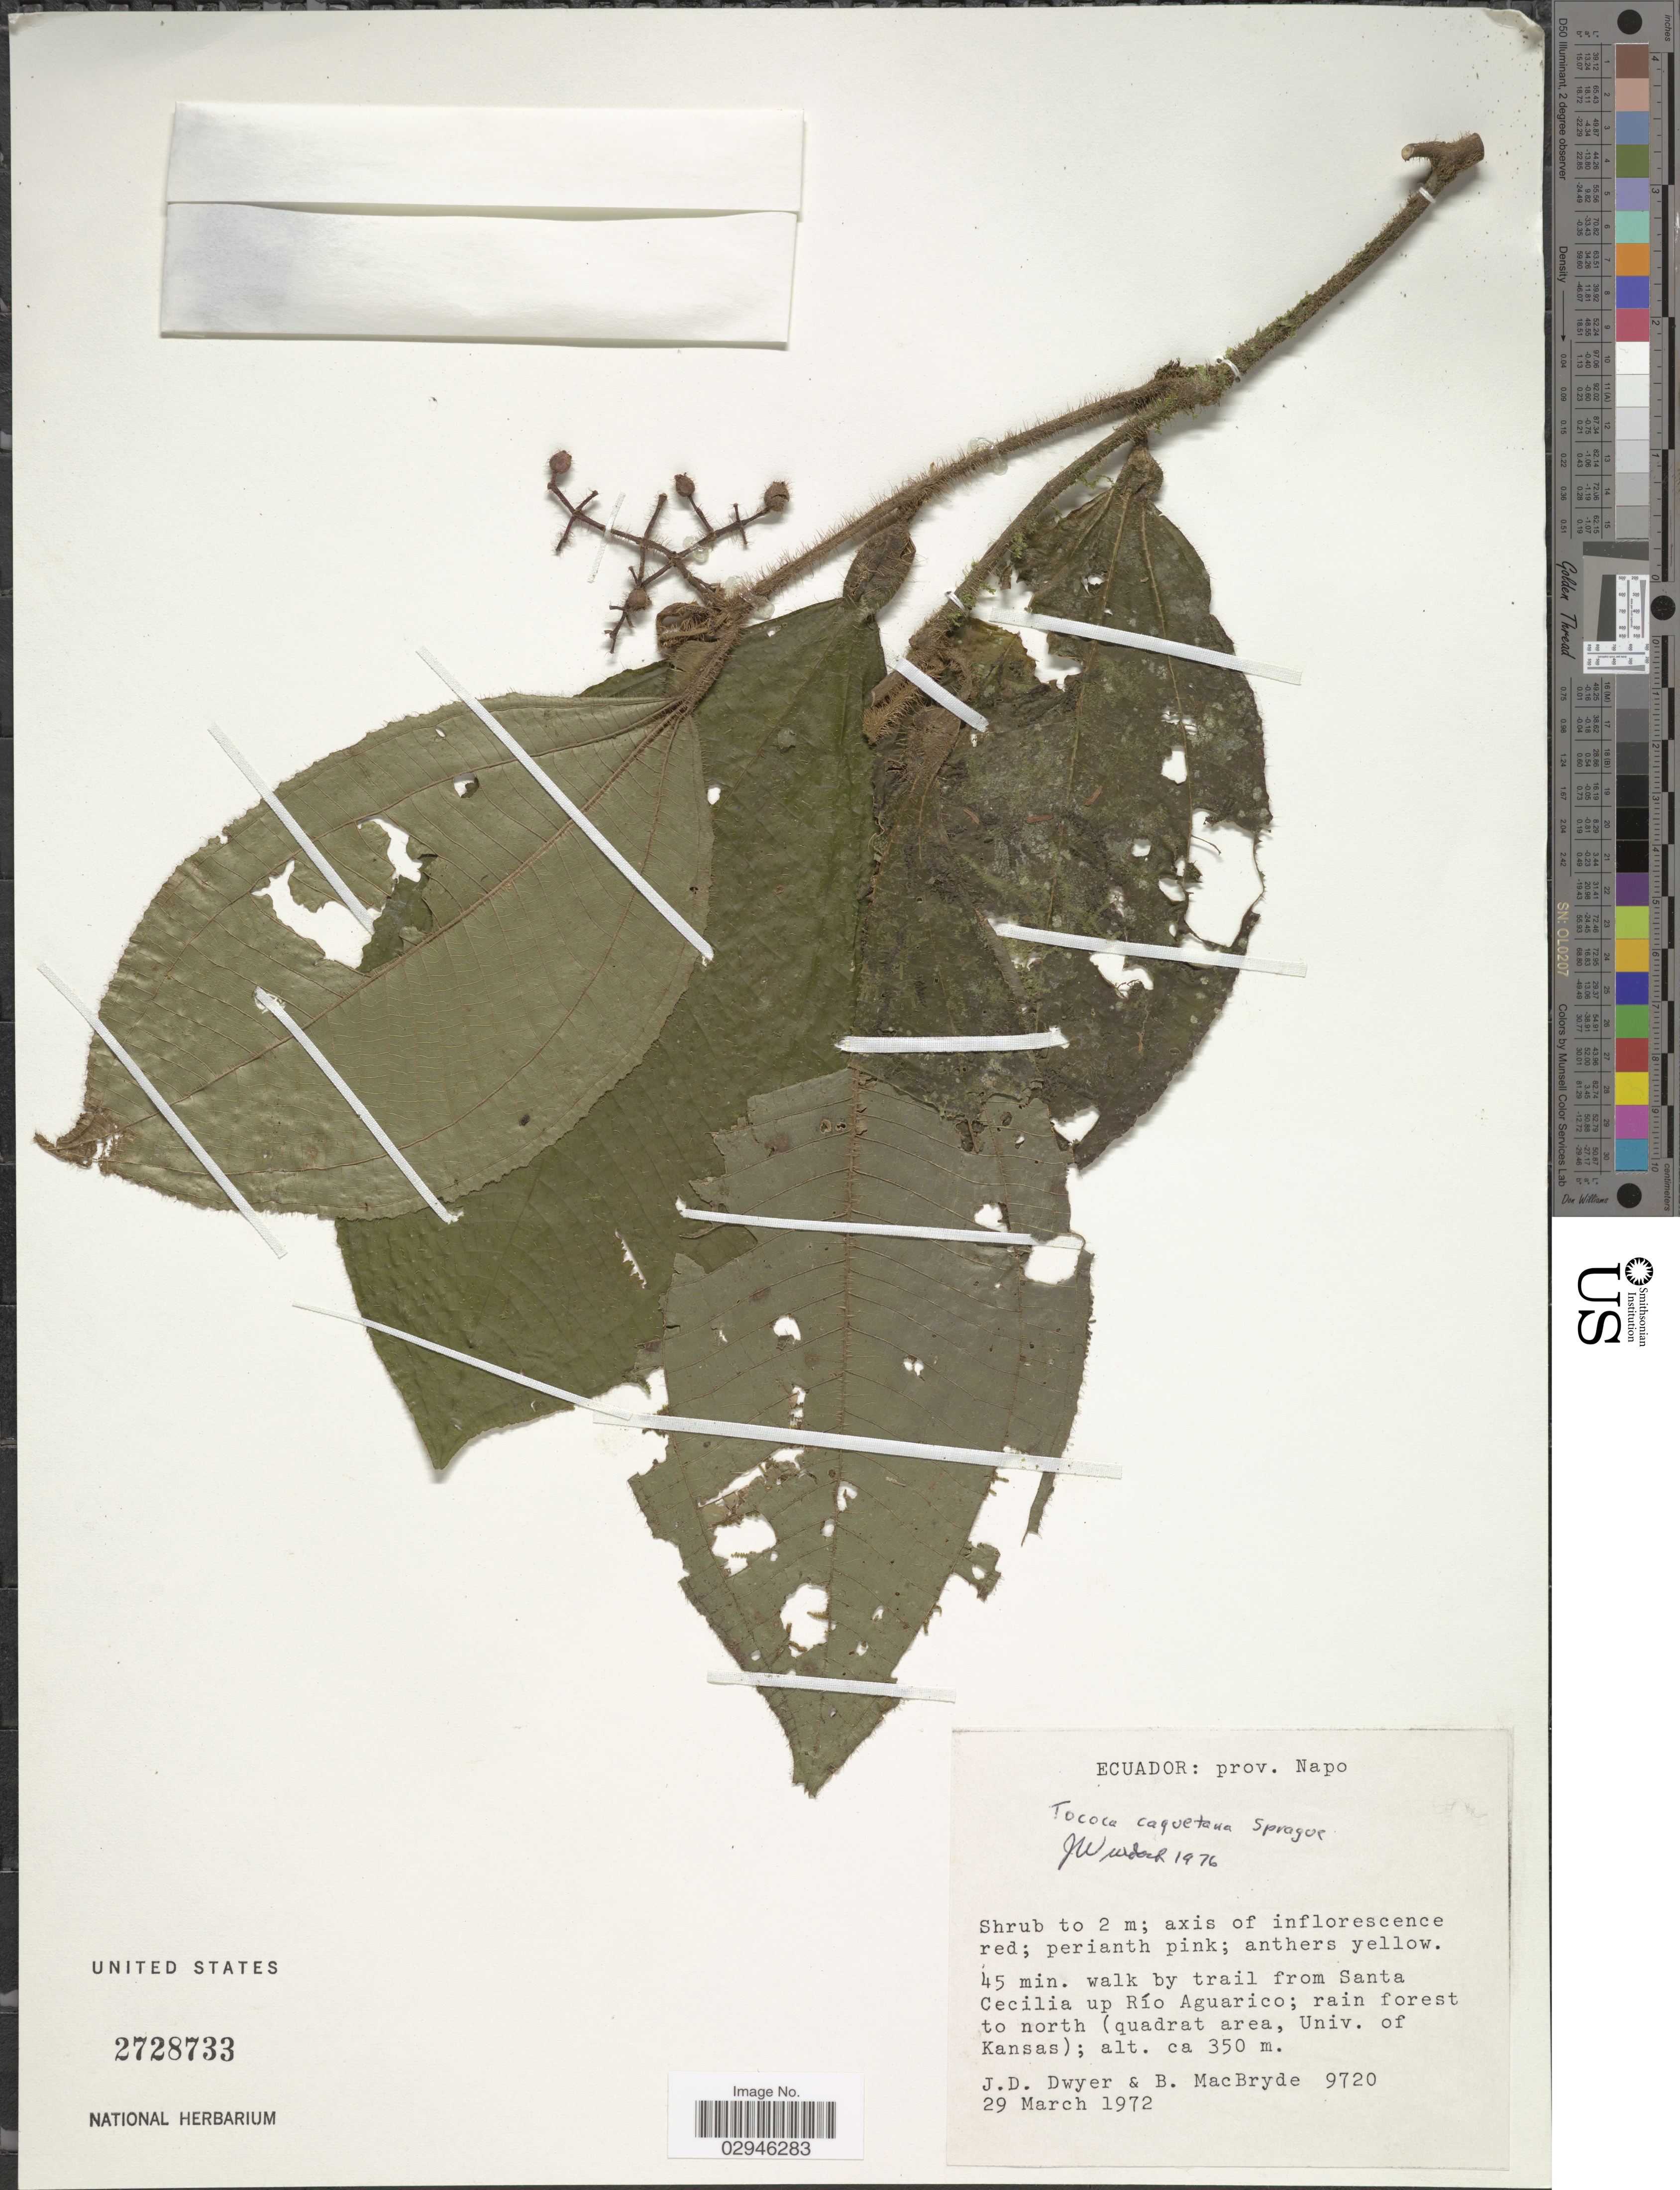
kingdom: Plantae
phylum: Tracheophyta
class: Magnoliopsida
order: Myrtales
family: Melastomataceae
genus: Tococa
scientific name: Tococa caquetana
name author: Sprague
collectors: J. D. Dwyer & B. MacBryde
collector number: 9720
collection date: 1972-03-29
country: Ecuador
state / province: Napo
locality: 45 min. walk by trail from Santa Cecilia up Río Aguarico; rain forest to north (quadrat area, Univ. of Kansas).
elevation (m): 350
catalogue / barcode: US 2728733